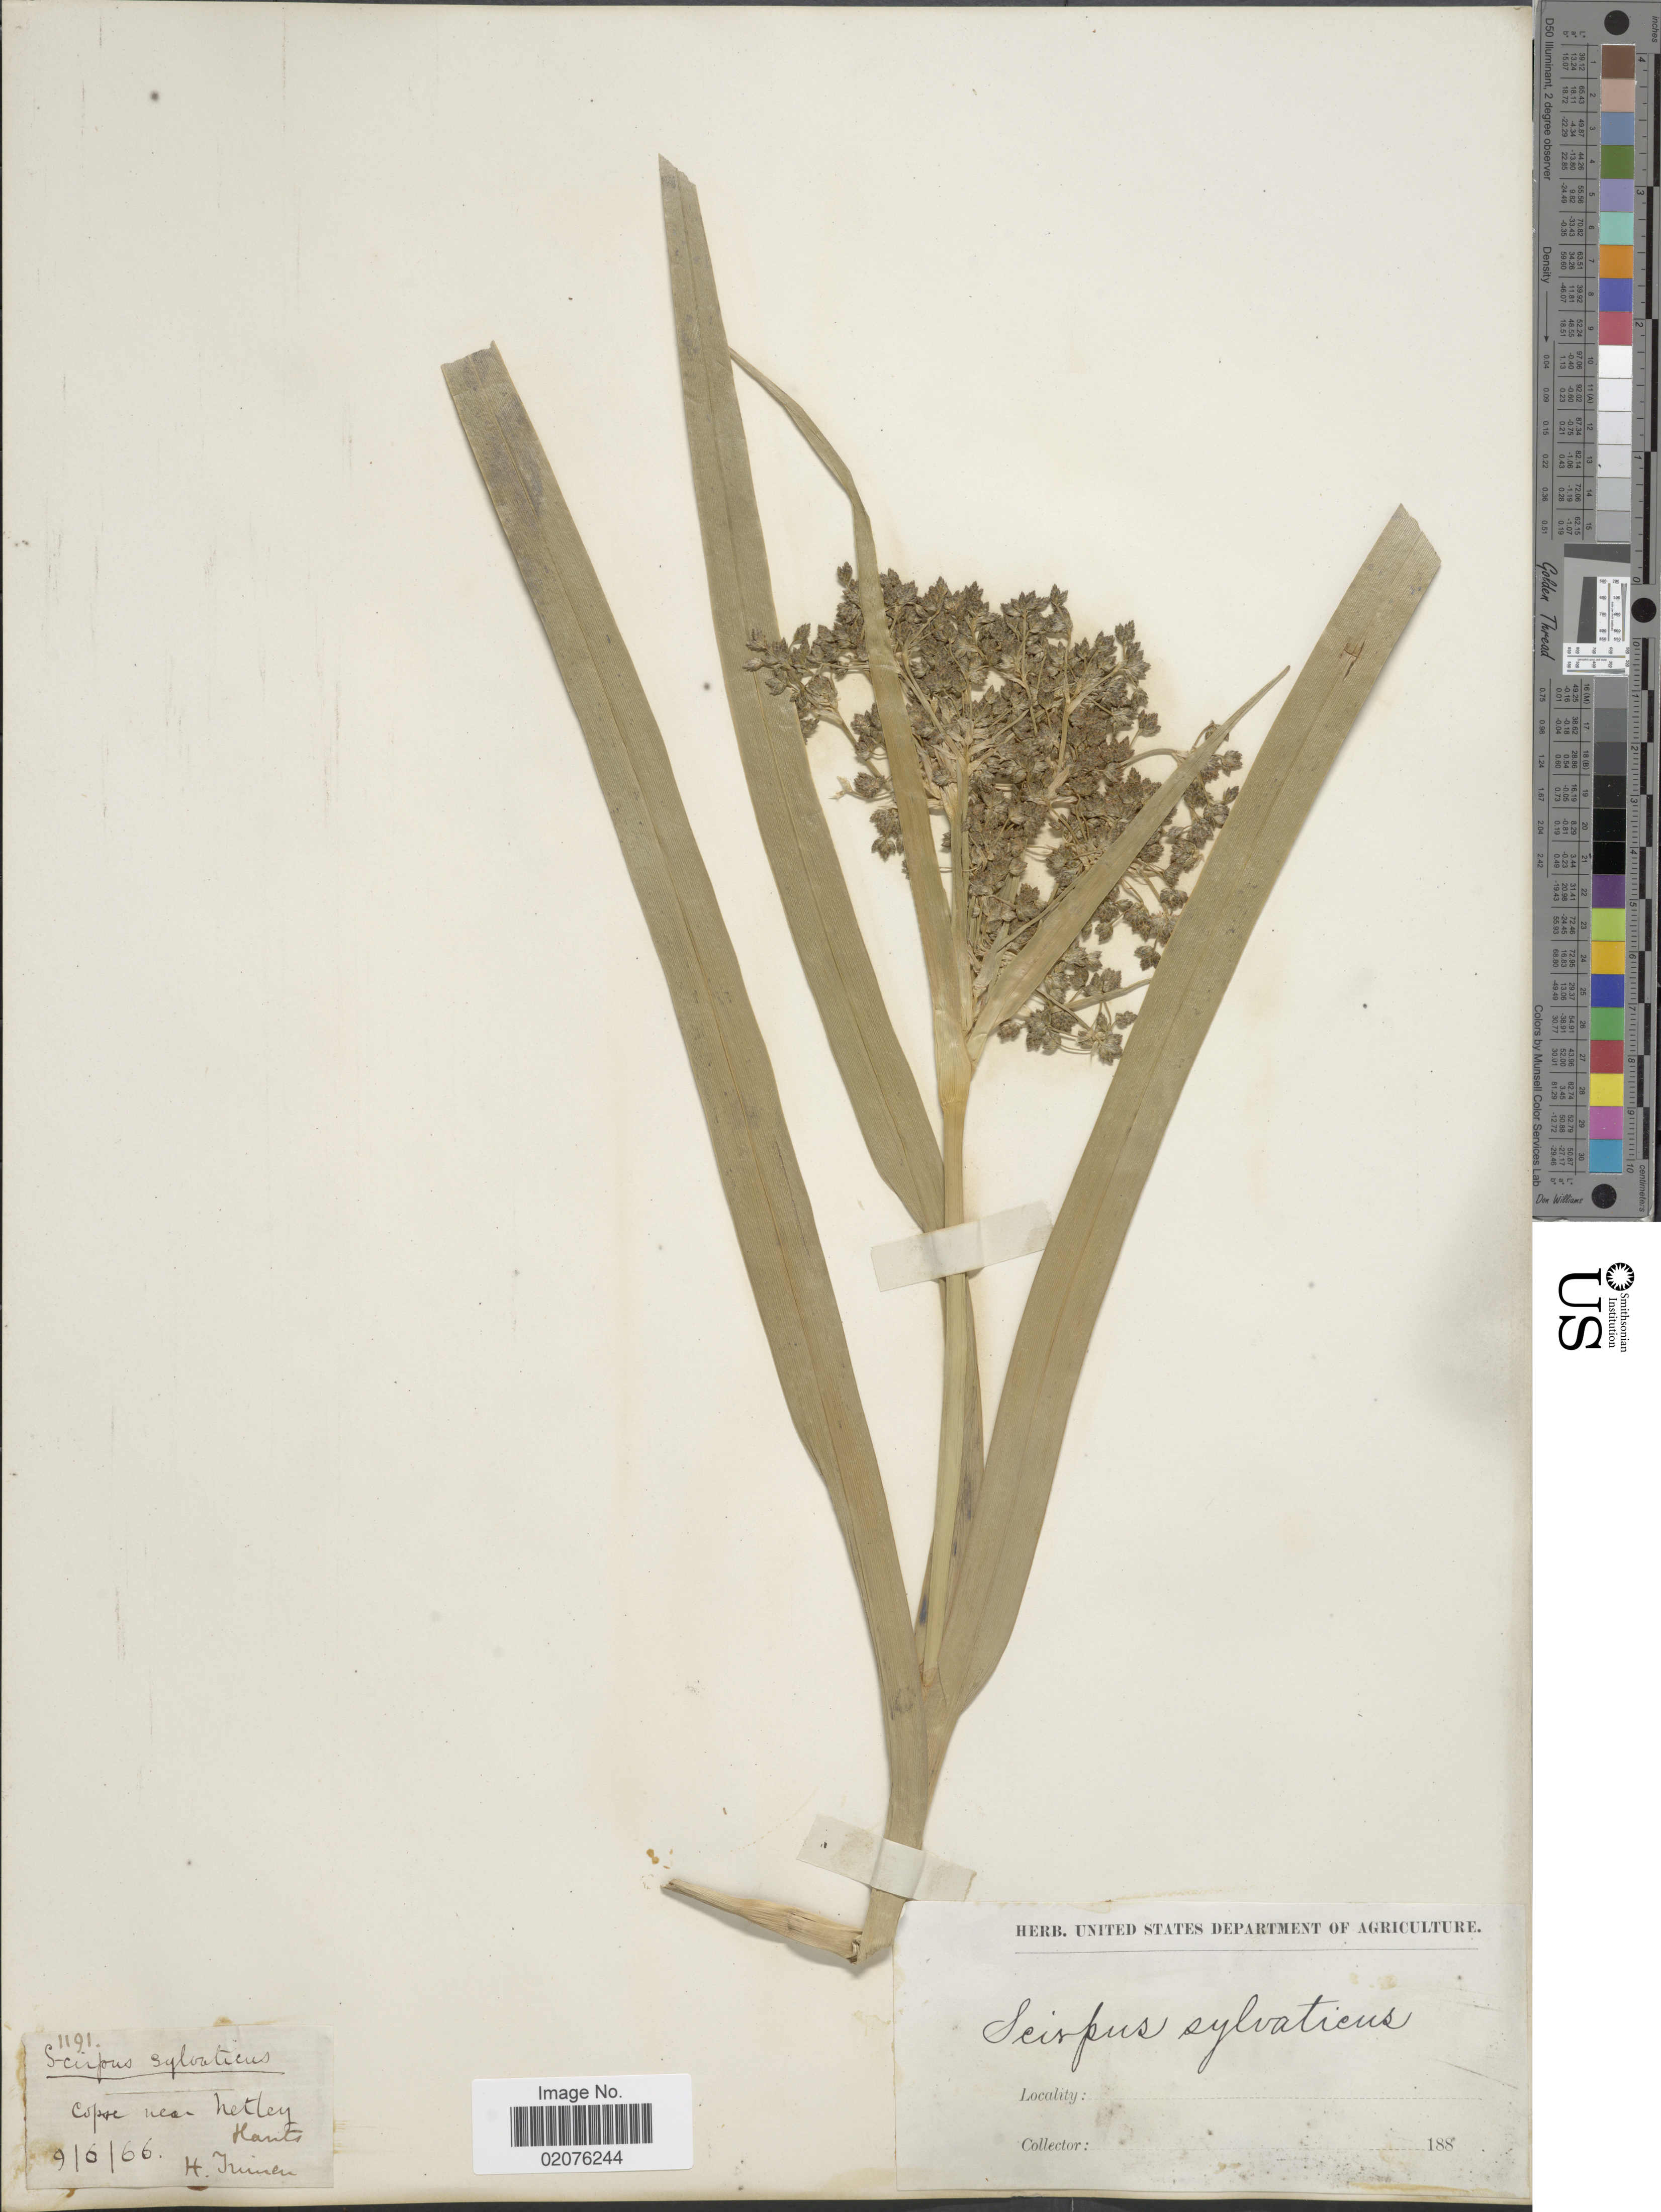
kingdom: Plantae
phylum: Tracheophyta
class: Liliopsida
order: Poales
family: Cyperaceae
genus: Scirpus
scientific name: Scirpus sylvaticus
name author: L.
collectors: H. Trimen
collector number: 1191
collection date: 1866-06-09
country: United Kingdom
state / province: England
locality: Copse near Netley